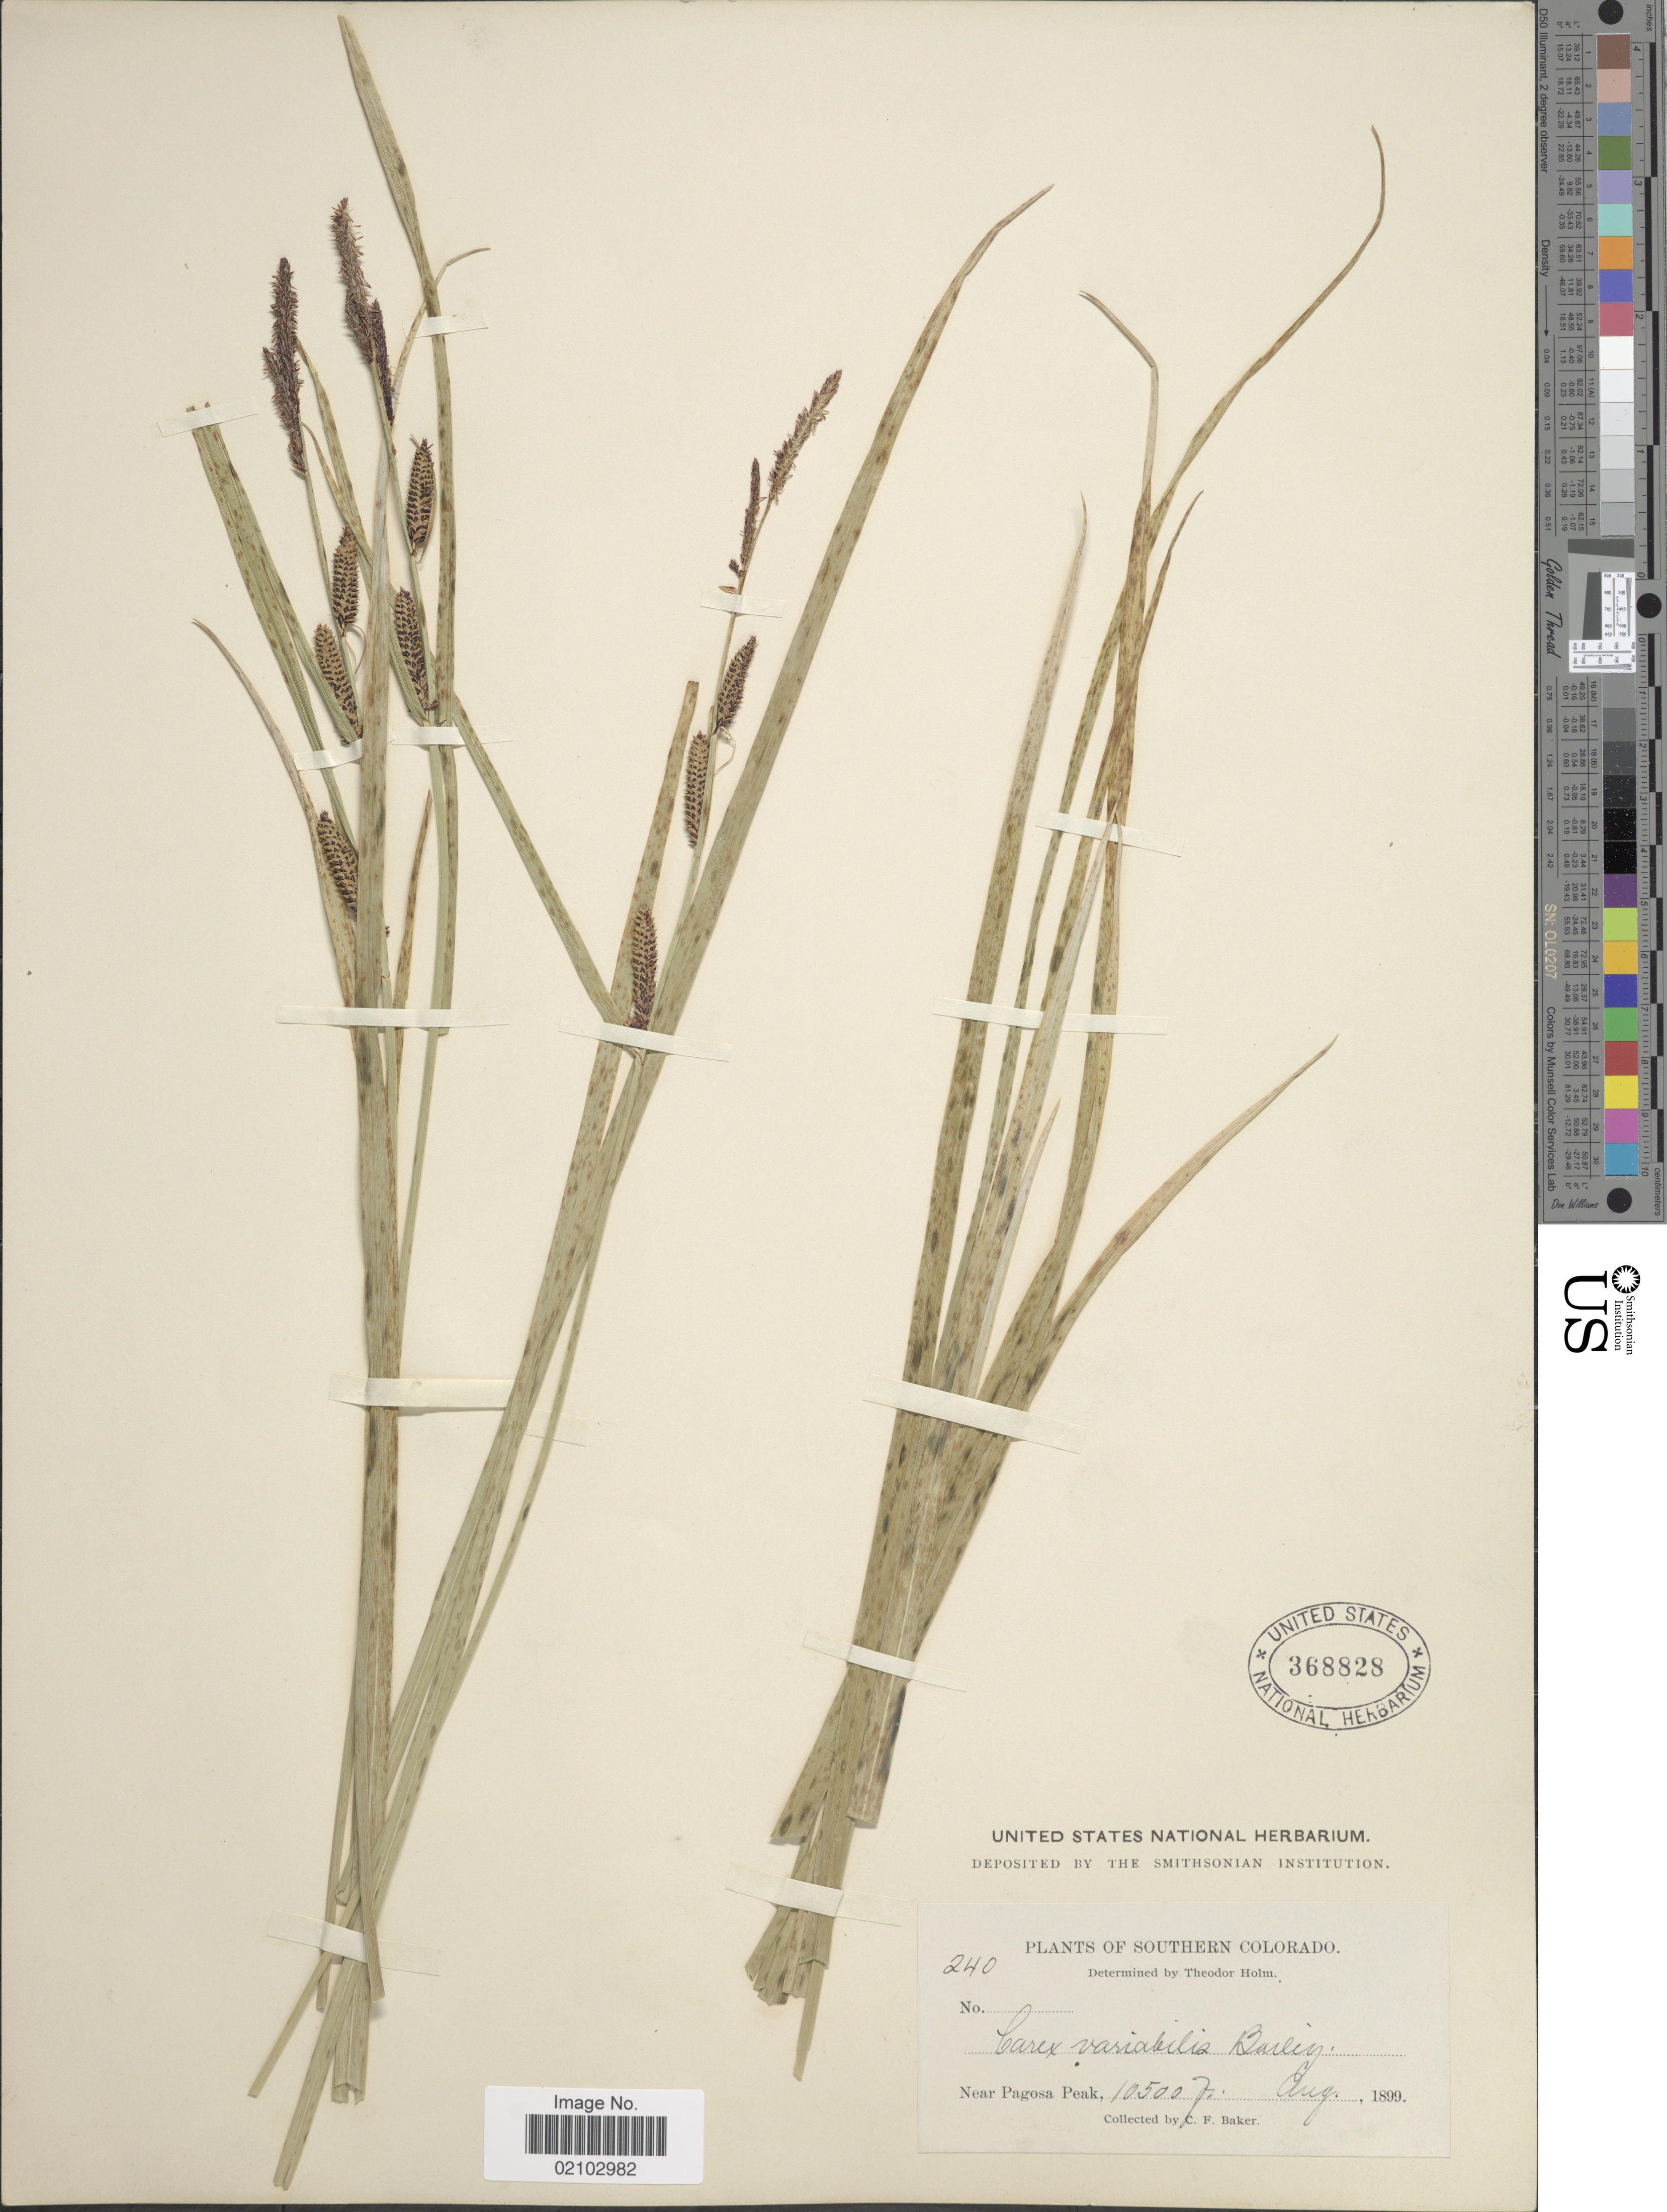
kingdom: Plantae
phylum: Tracheophyta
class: Liliopsida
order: Poales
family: Cyperaceae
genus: Carex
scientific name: Carex aquatilis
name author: Wahlenb.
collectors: C. F. Baker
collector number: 240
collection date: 1899-08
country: United States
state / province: Colorado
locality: Southern Colorado, near Pagosa Peak.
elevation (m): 3200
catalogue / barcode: US 368828